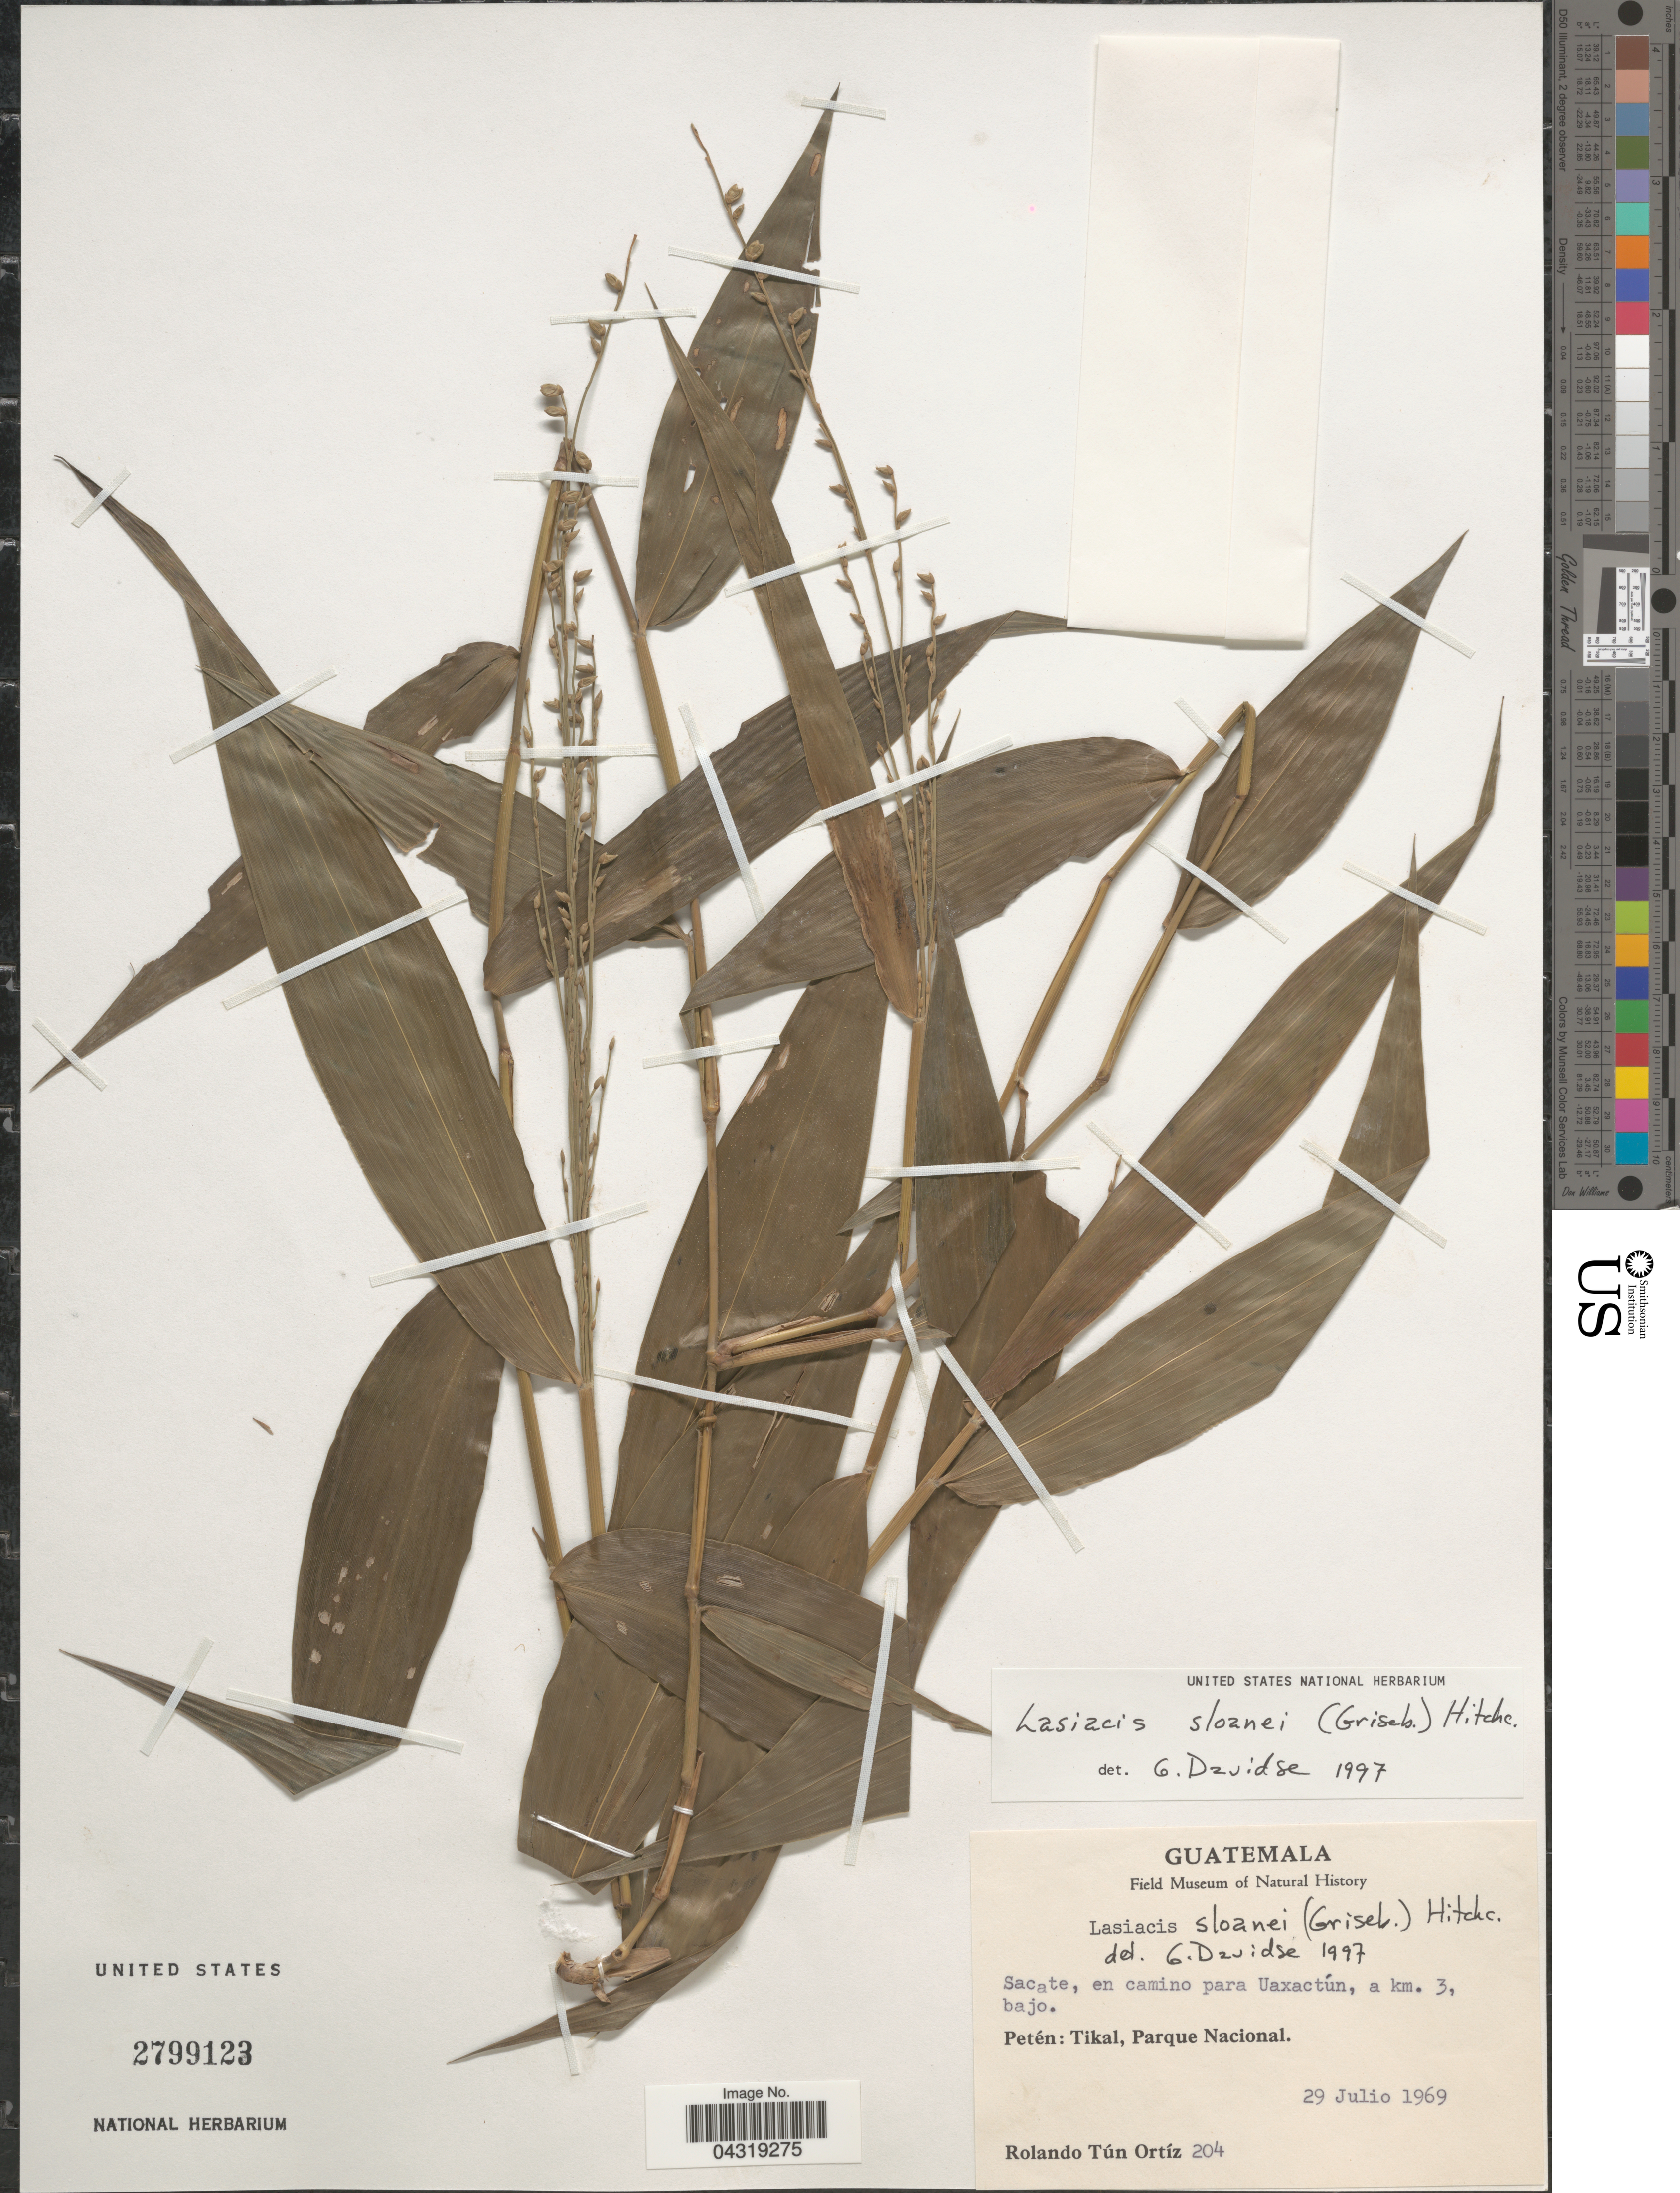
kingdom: Plantae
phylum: Tracheophyta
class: Liliopsida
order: Poales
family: Poaceae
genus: Lasiacis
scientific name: Lasiacis sloanei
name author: (Griseb.) Hitchc.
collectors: R. T. Ortíz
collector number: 204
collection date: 1969-07-29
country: Guatemala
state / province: El Peten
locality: Sacate, en camino para Uaxactún, a km. 3, bajo. Petén: Tikal, Parque Nacional.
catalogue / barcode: US 2799123